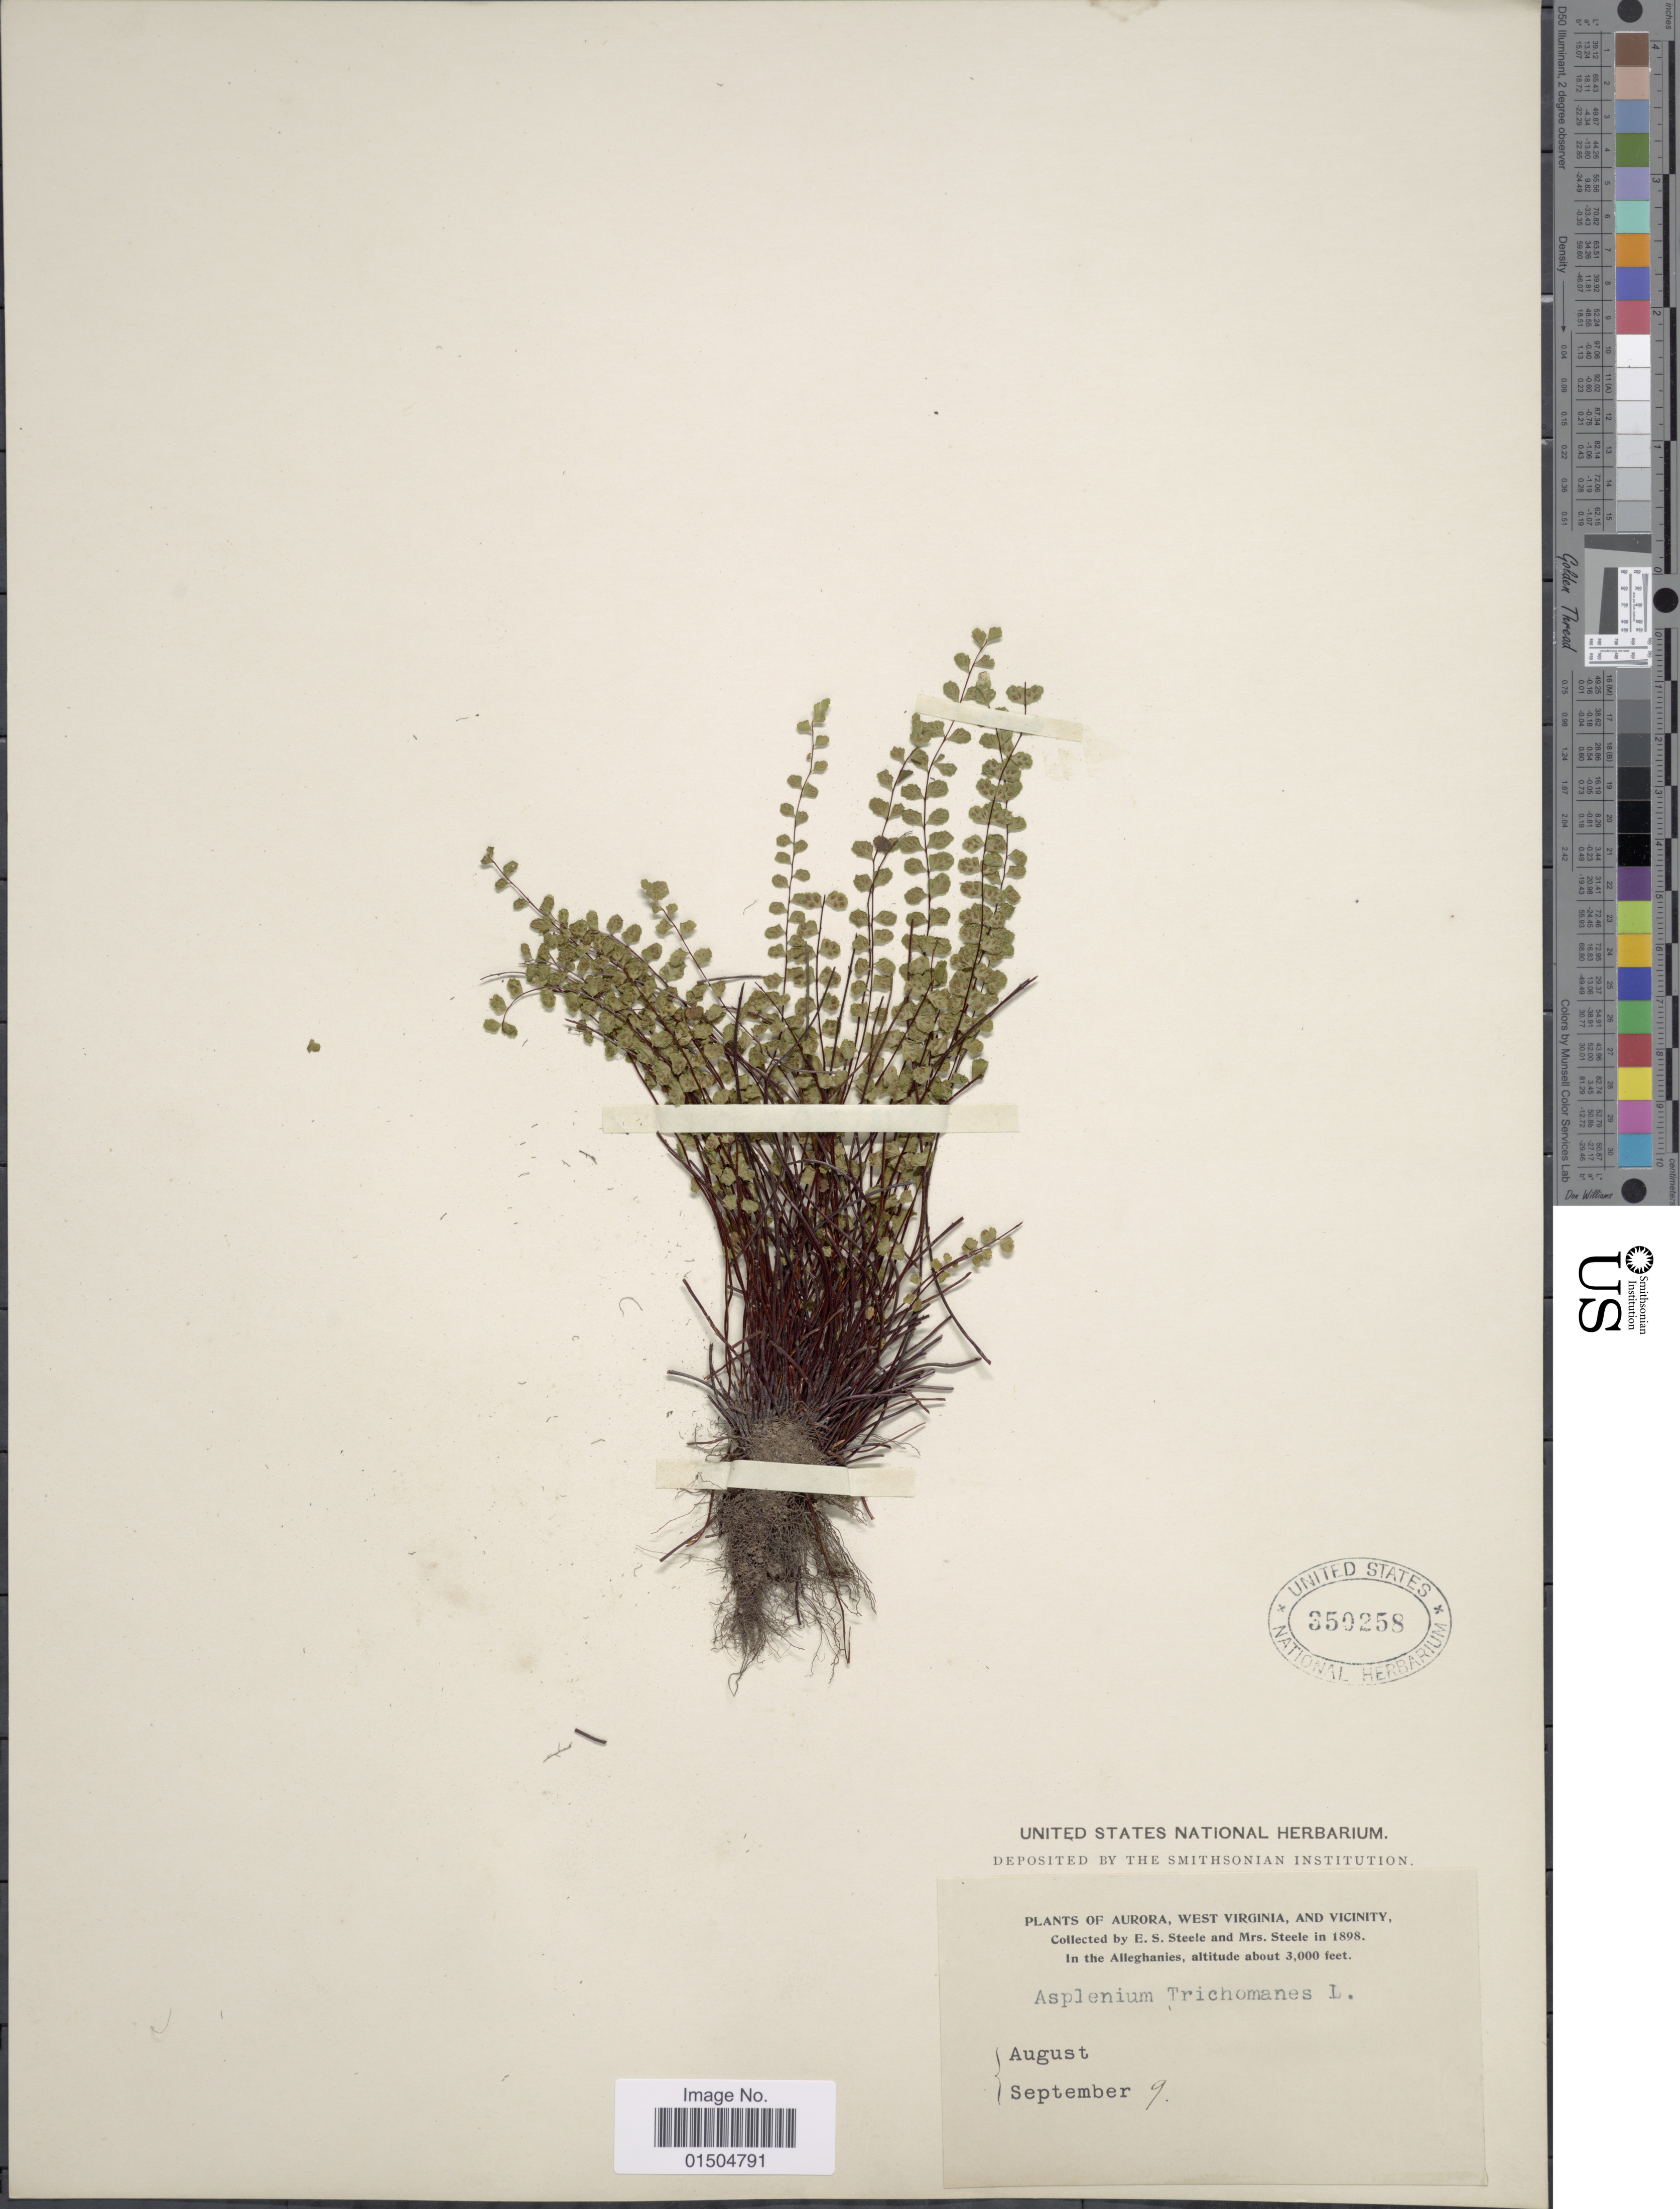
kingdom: Plantae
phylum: Tracheophyta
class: Polypodiopsida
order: Polypodiales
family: Aspleniaceae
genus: Asplenium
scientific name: Asplenium trichomanes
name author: L.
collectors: E. Steele & Mrs. E. S. Steele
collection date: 1898-09-09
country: United States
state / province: West Virginia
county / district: Preston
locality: Aurora, West Viriginia, and Vicinity. In the Alleghanies.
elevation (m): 914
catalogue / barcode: US 350258